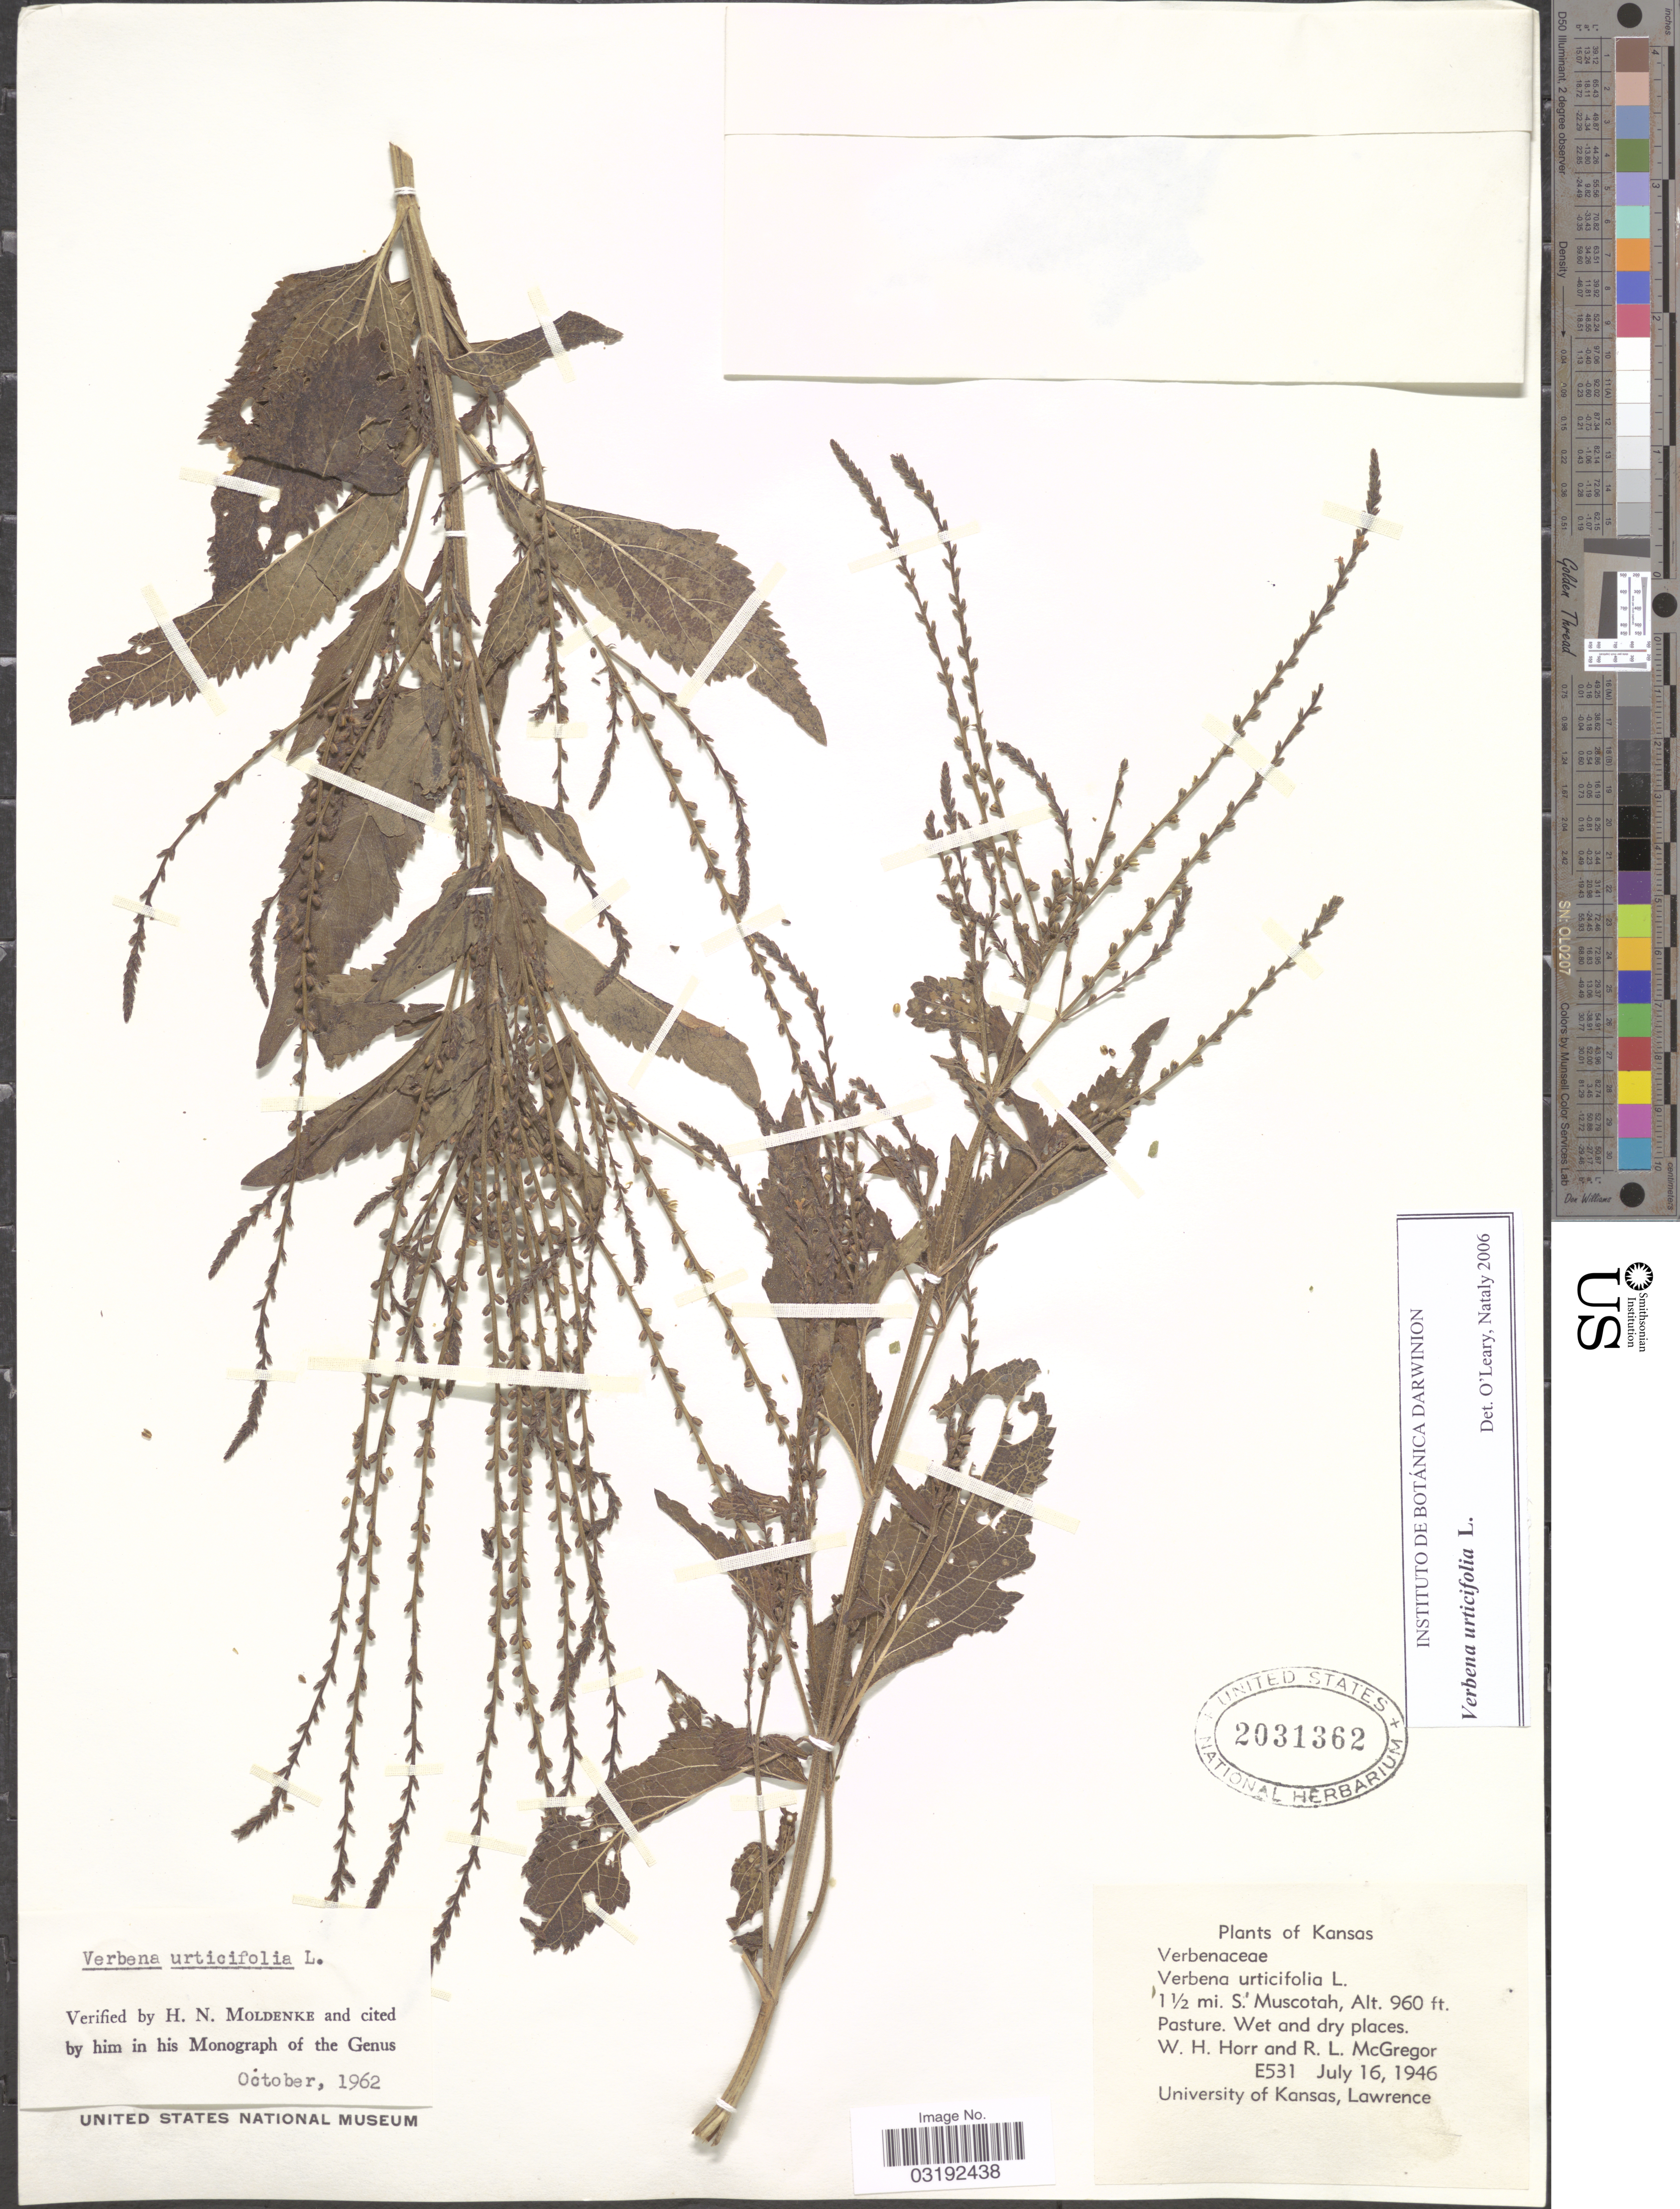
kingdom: Plantae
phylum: Tracheophyta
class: Magnoliopsida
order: Lamiales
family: Verbenaceae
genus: Verbena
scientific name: Verbena urticifolia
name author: L.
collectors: W. H. Horr & R. McGregor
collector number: E531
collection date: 1946-07-16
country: United States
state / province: Kansas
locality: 1½ mi. S. Muscotah.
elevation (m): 293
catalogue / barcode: US 2031362